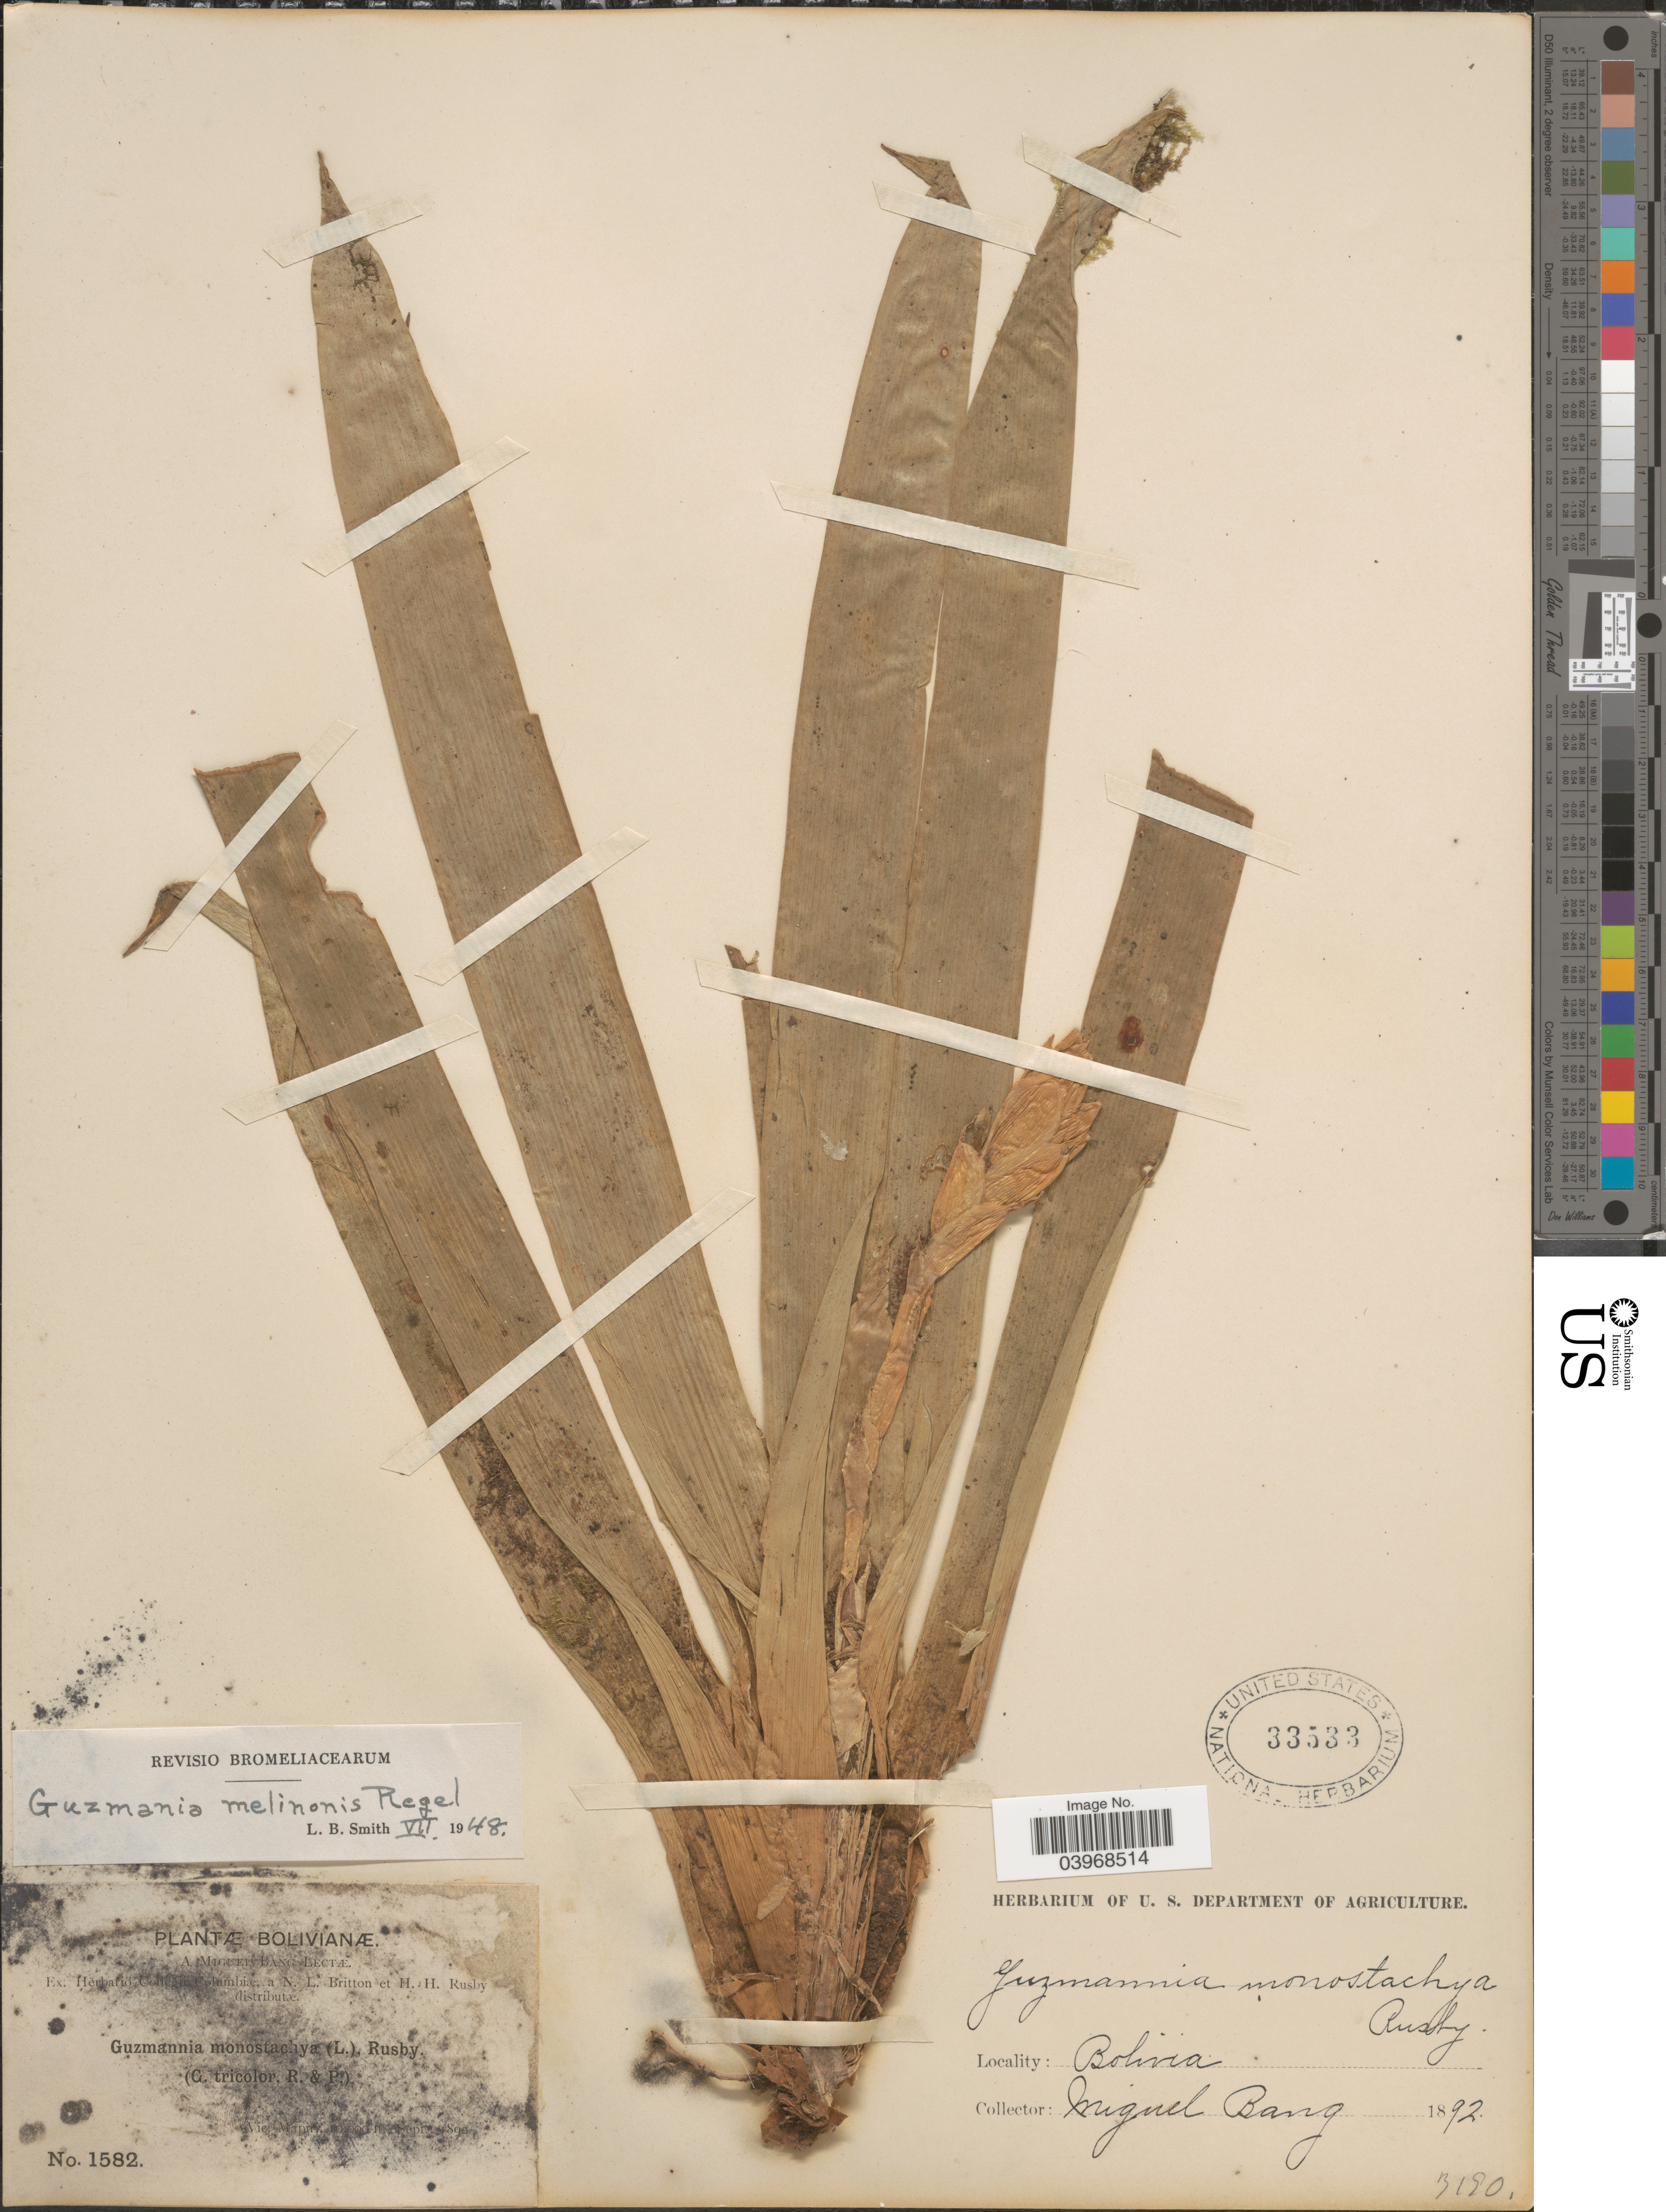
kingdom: Plantae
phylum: Tracheophyta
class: Liliopsida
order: Poales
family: Bromeliaceae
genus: Guzmania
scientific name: Guzmania melinonis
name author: Regel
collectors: M. Bang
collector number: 1582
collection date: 1892-09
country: Bolivia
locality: Vic. Mapiri.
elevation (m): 3048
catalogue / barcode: US 33533